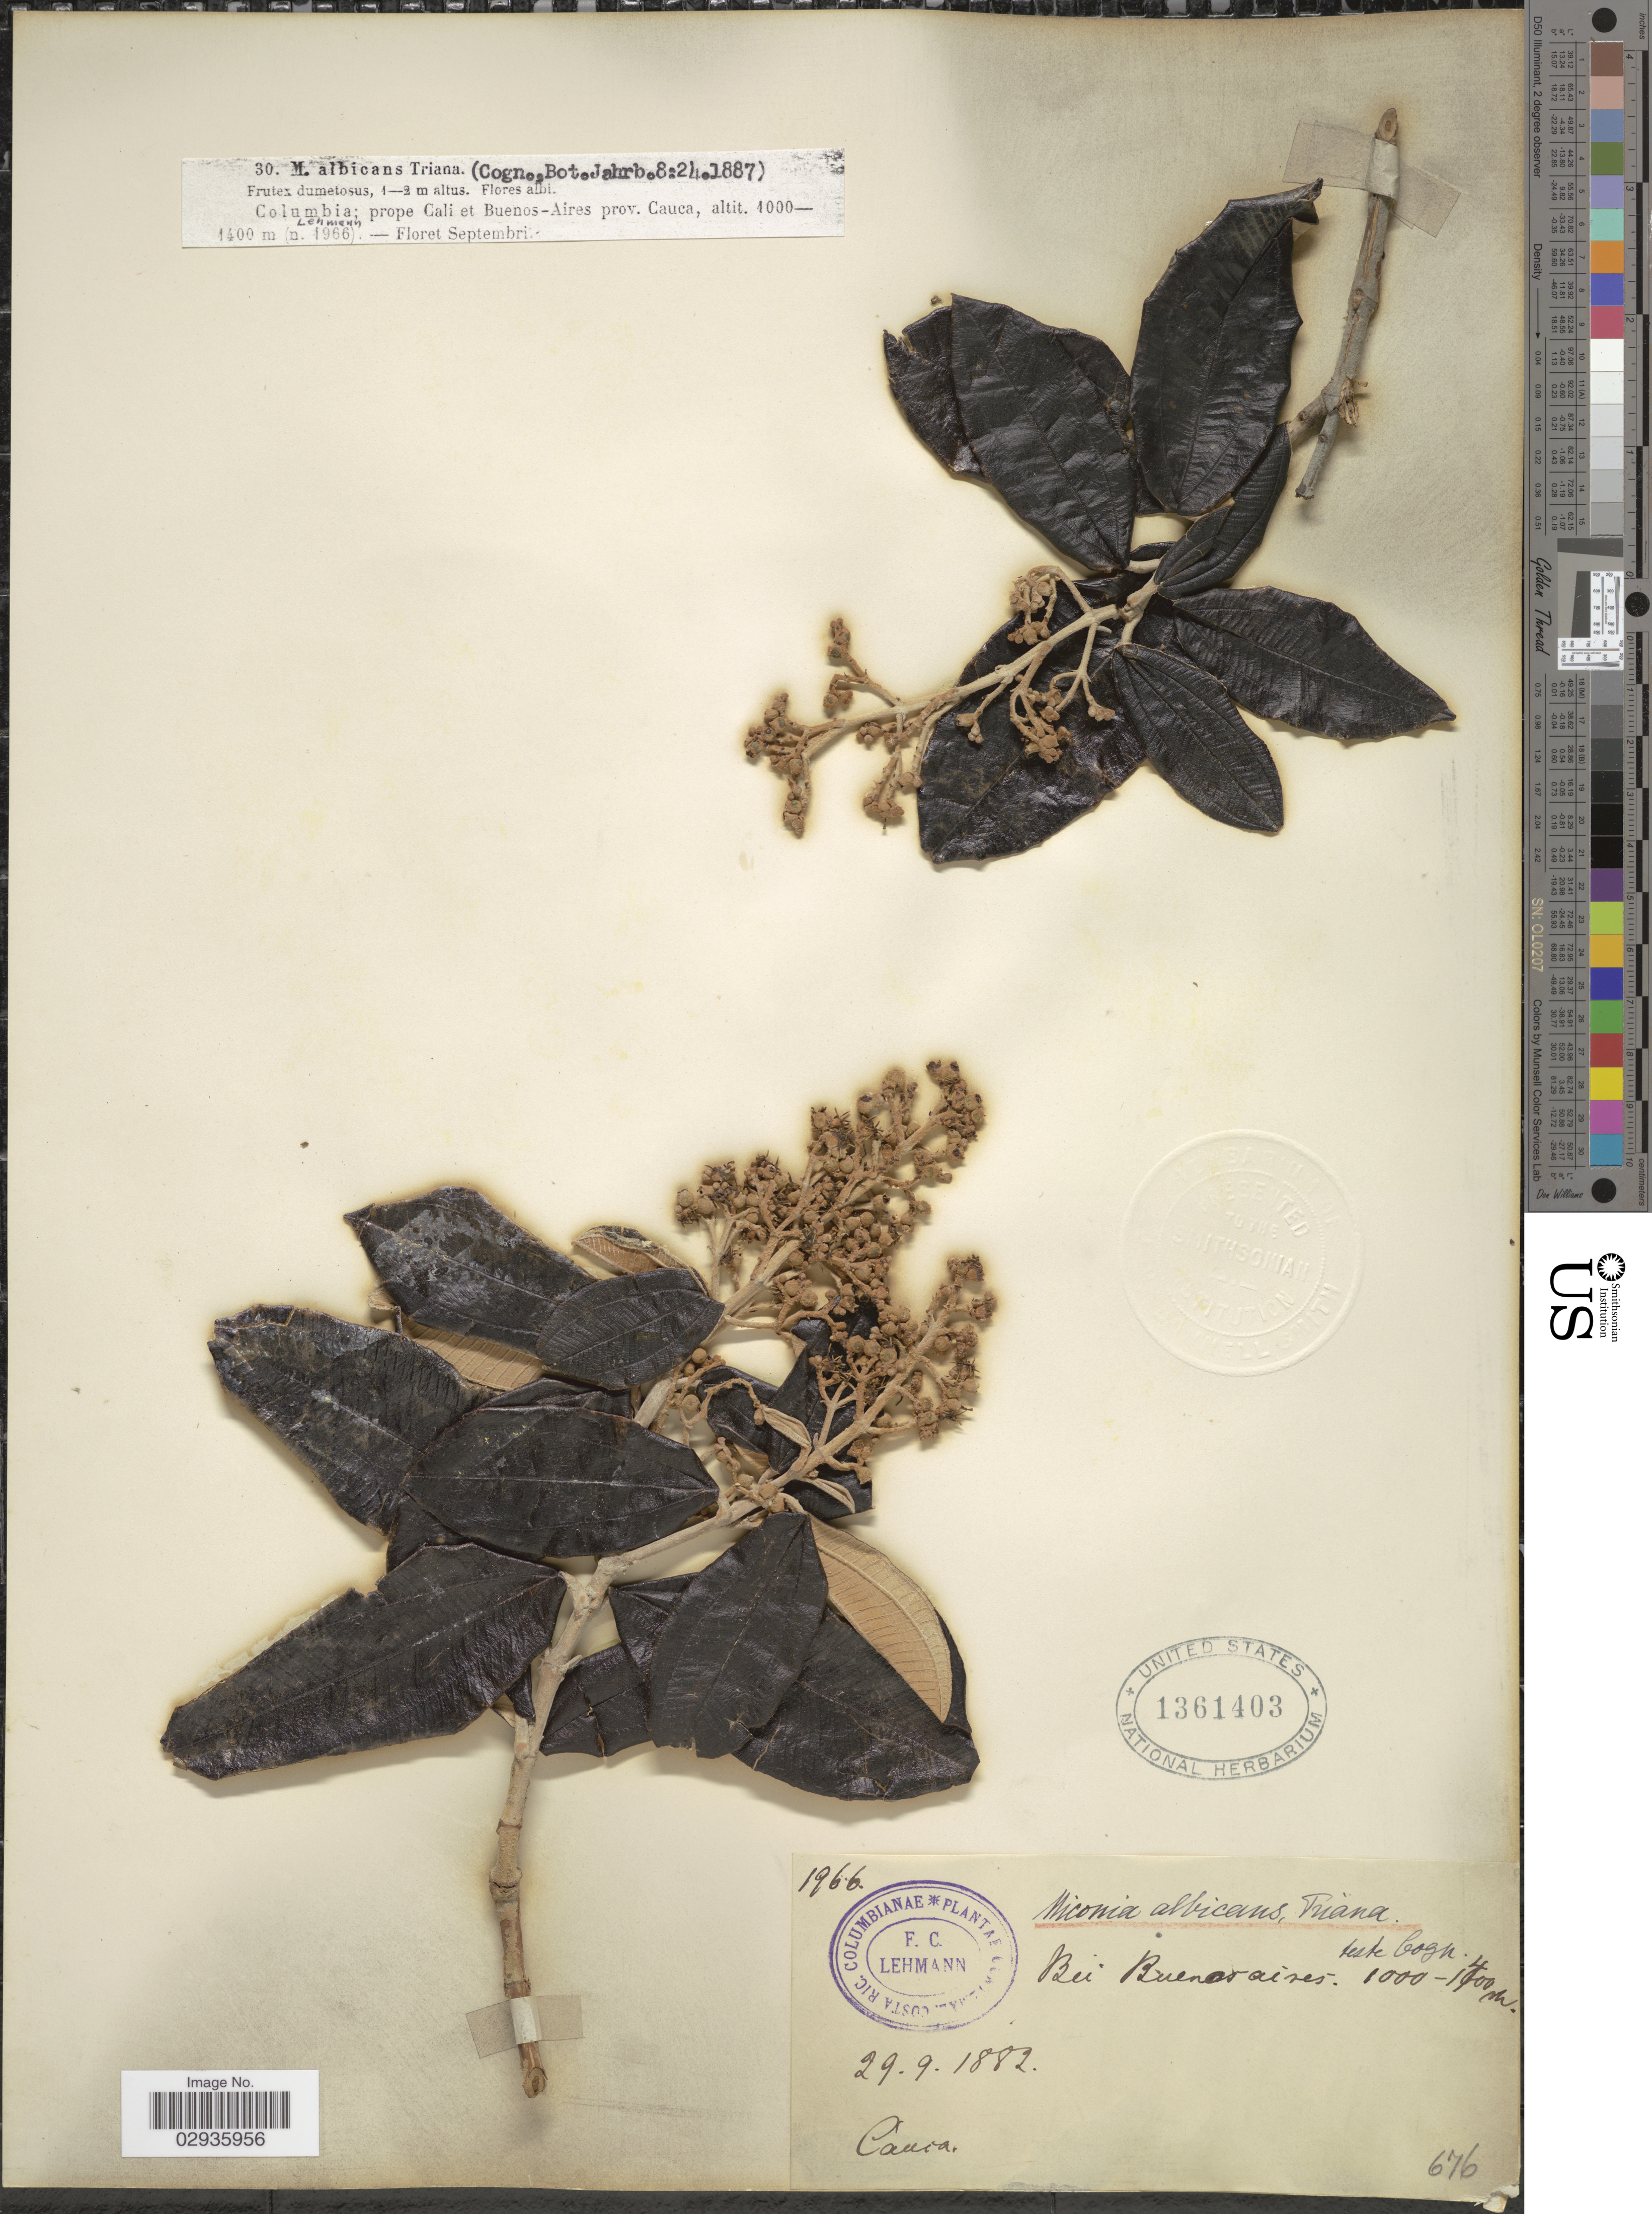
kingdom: Plantae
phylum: Tracheophyta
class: Magnoliopsida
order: Myrtales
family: Melastomataceae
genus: Miconia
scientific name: Miconia albicans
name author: (Sw.) Steud.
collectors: F. C. Lehmann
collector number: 1966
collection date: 1882-09-29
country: Colombia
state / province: Cauca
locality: Bei Buenos aires.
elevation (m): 1000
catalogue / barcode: US 1361403